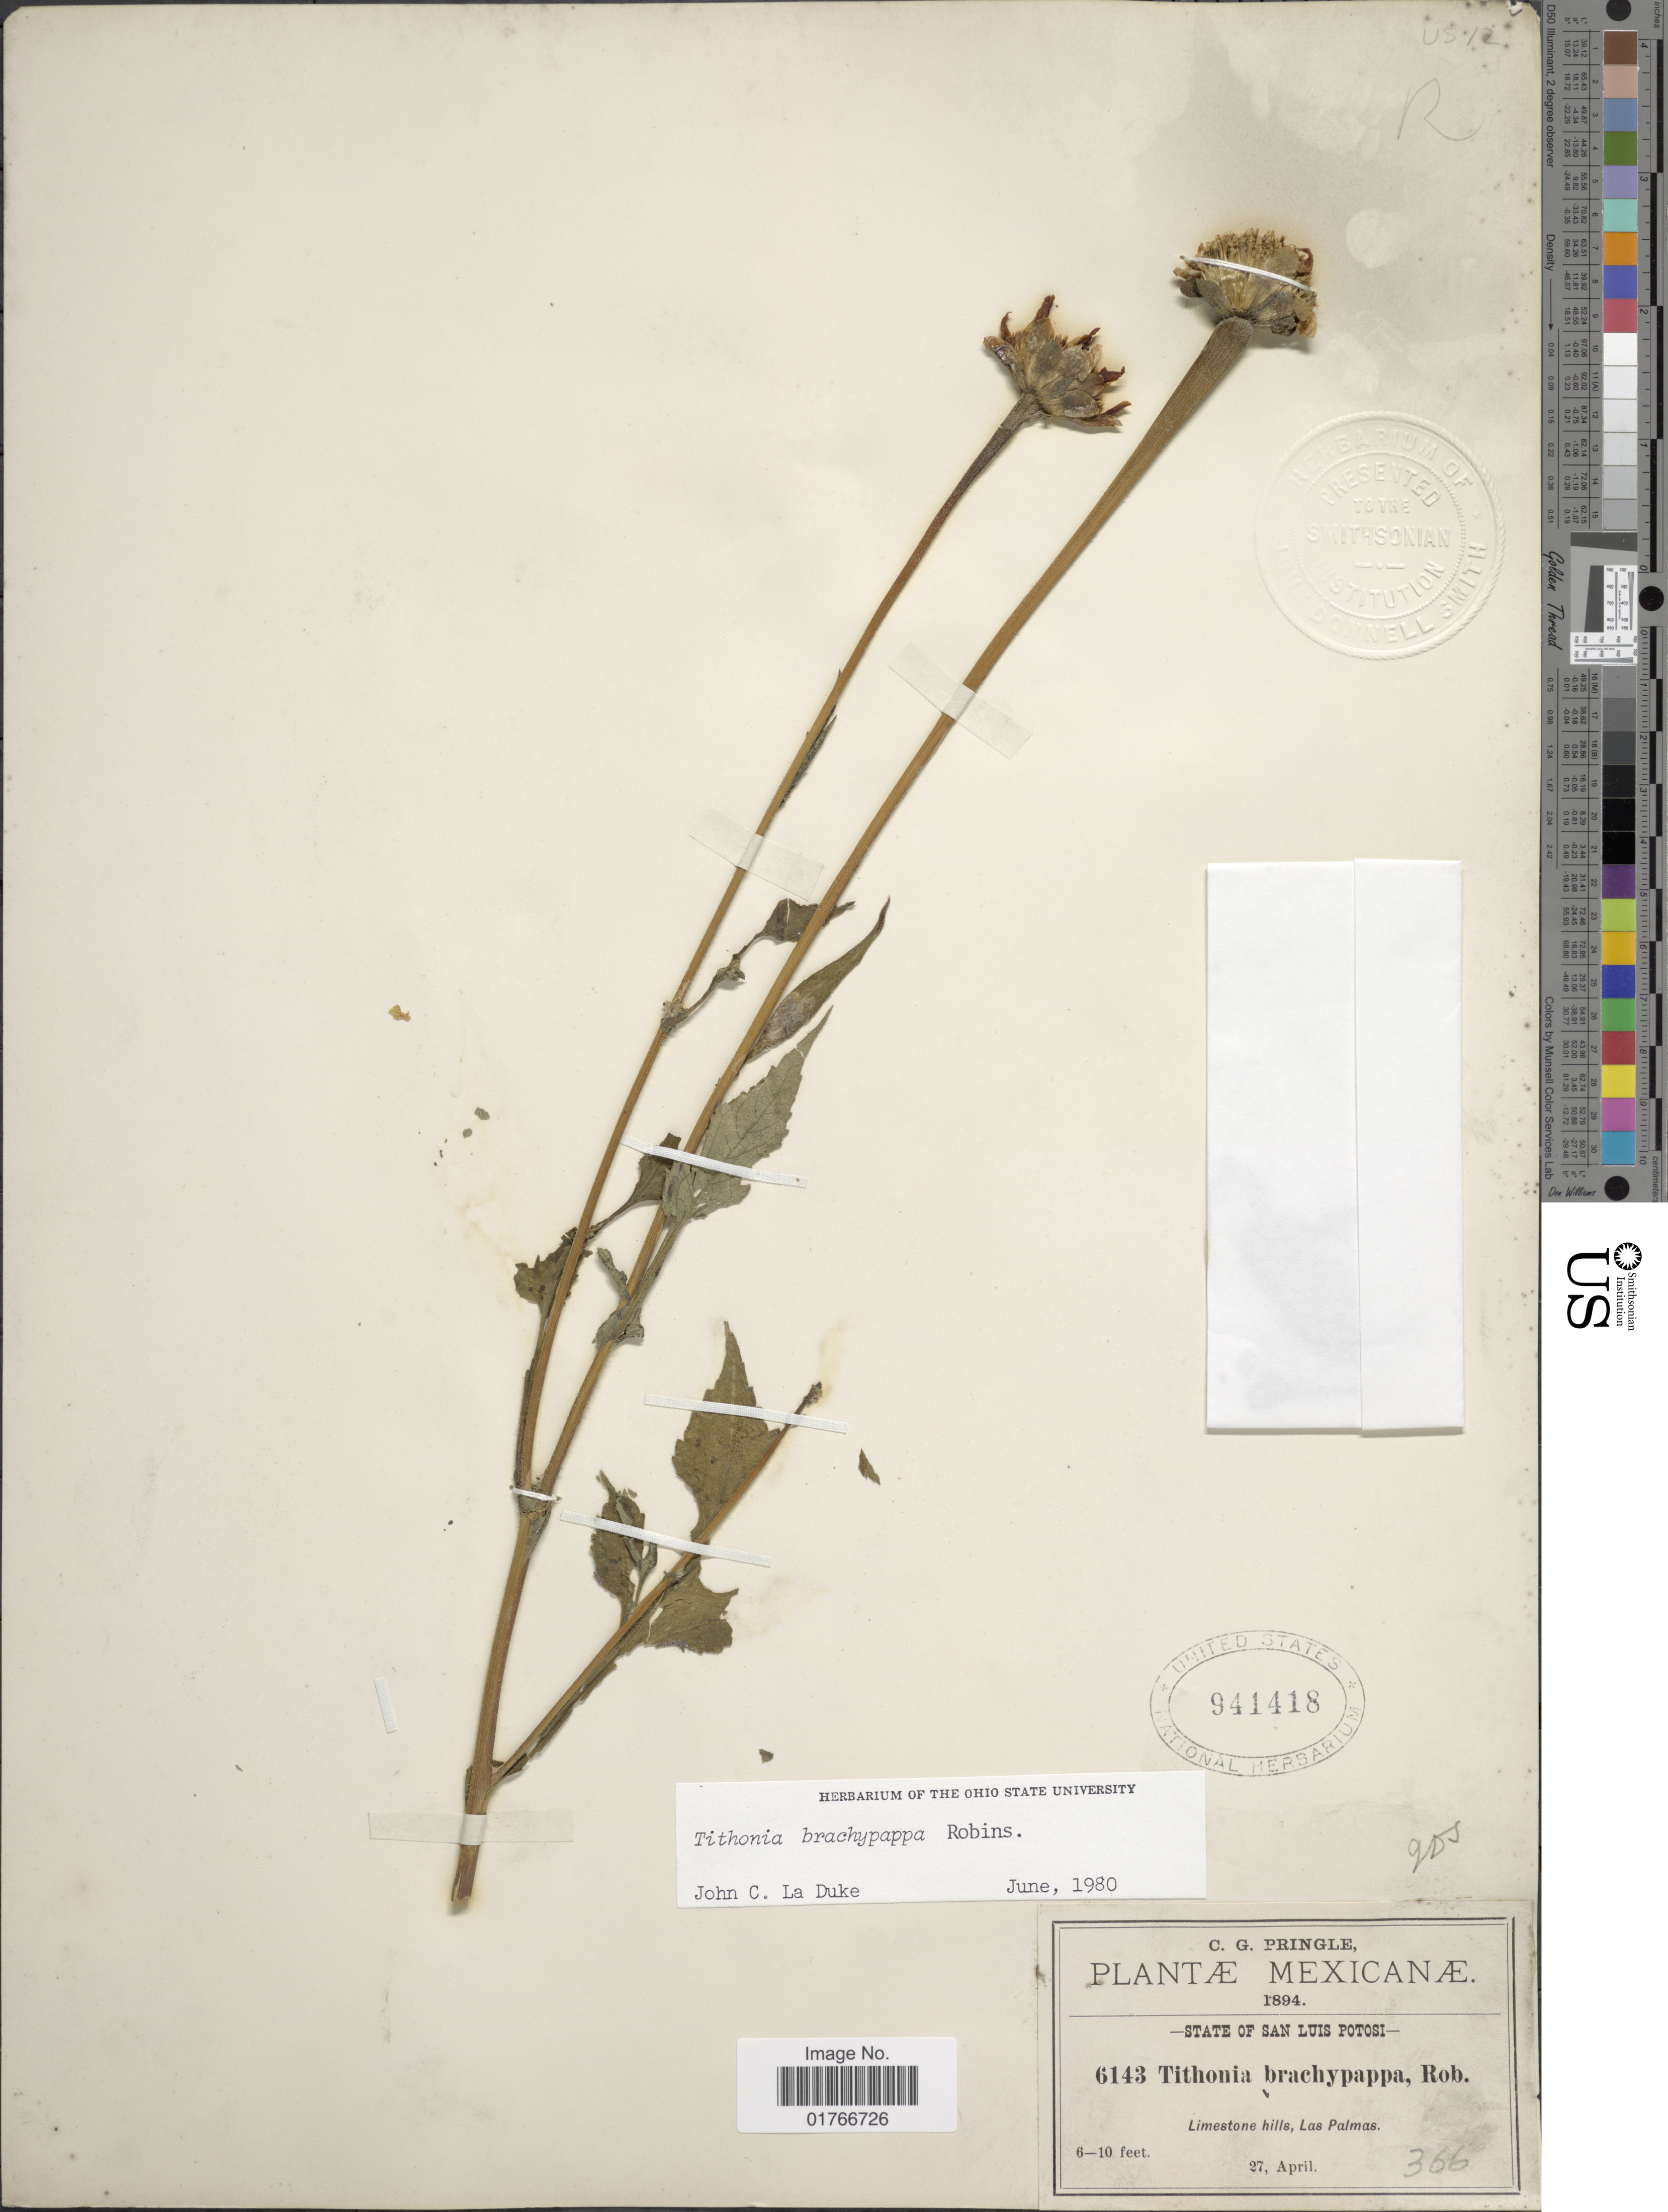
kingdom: Plantae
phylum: Tracheophyta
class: Magnoliopsida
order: Asterales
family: Asteraceae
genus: Tithonia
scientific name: Tithonia brachypappa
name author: B.L. Rob.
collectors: C. G. Pringle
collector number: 6143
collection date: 1894-04-27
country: Mexico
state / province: San Luis Potosí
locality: Las Palmas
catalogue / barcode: US 941418